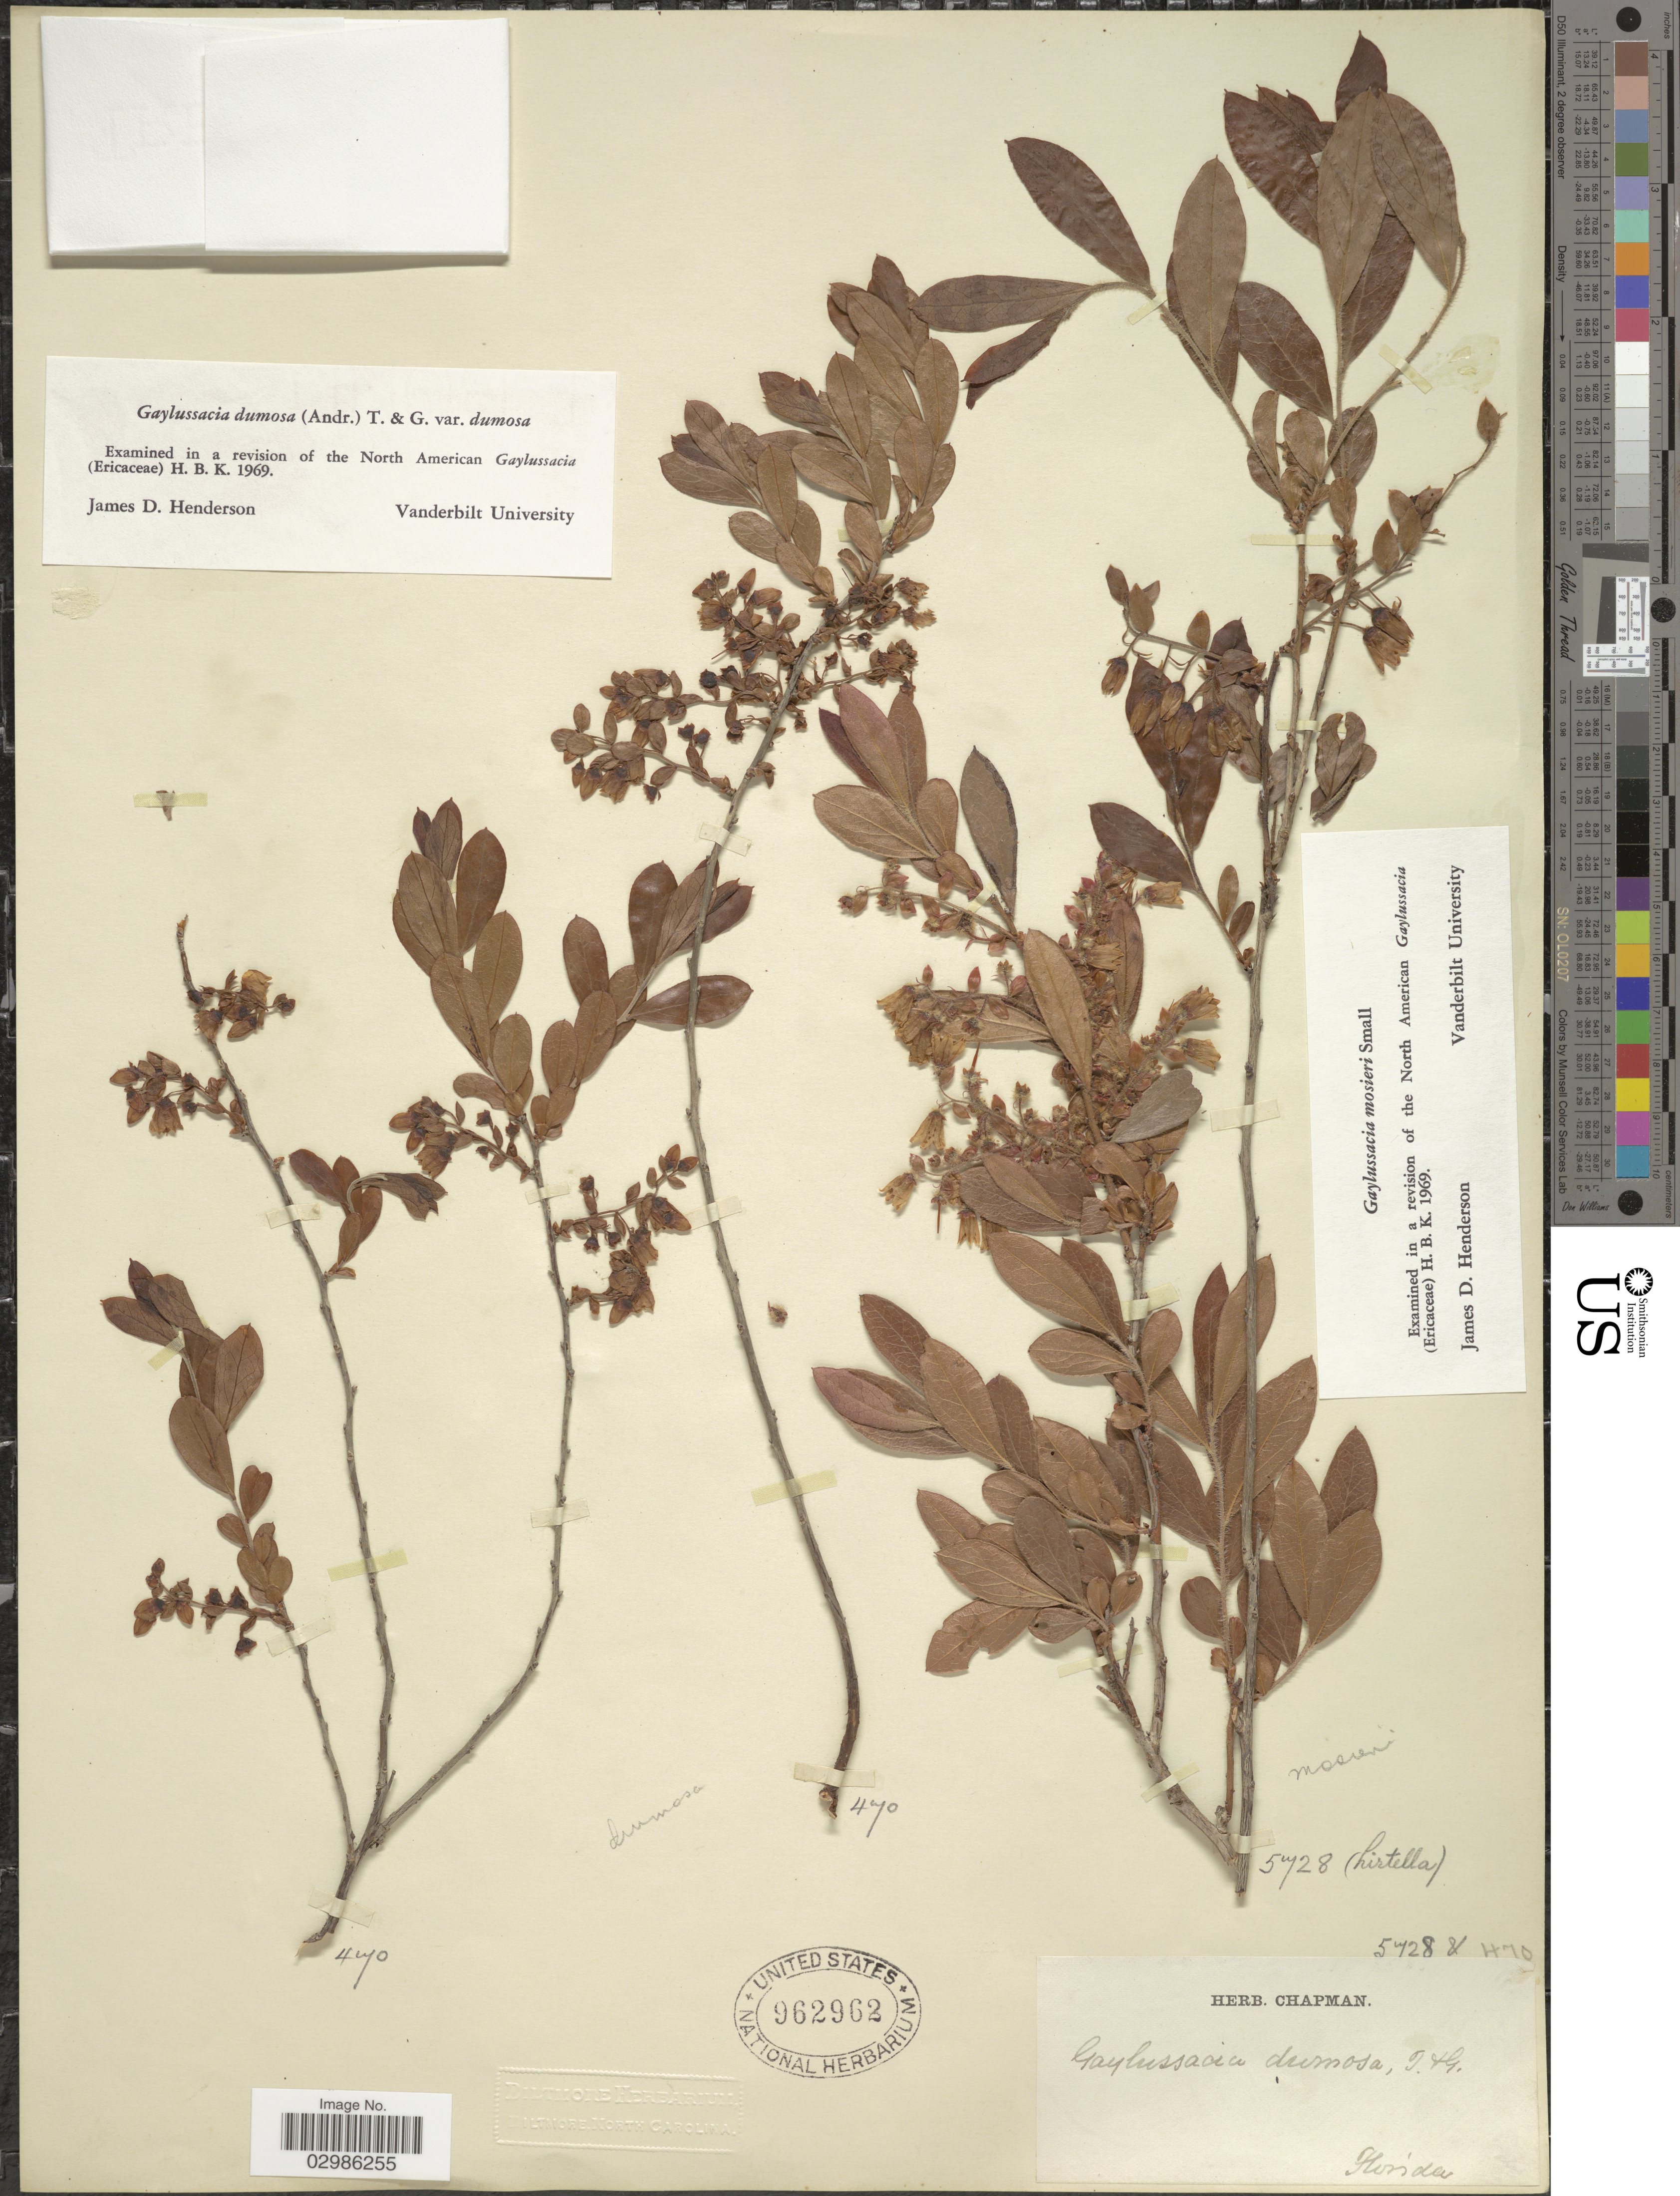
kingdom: Plantae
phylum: Tracheophyta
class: Magnoliopsida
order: Ericales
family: Ericaceae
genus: Gaylussacia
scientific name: Gaylussacia dumosa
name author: (Andrews) Torr. & A. Gray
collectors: ex herb. Chapman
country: United States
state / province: Florida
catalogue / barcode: US 962962